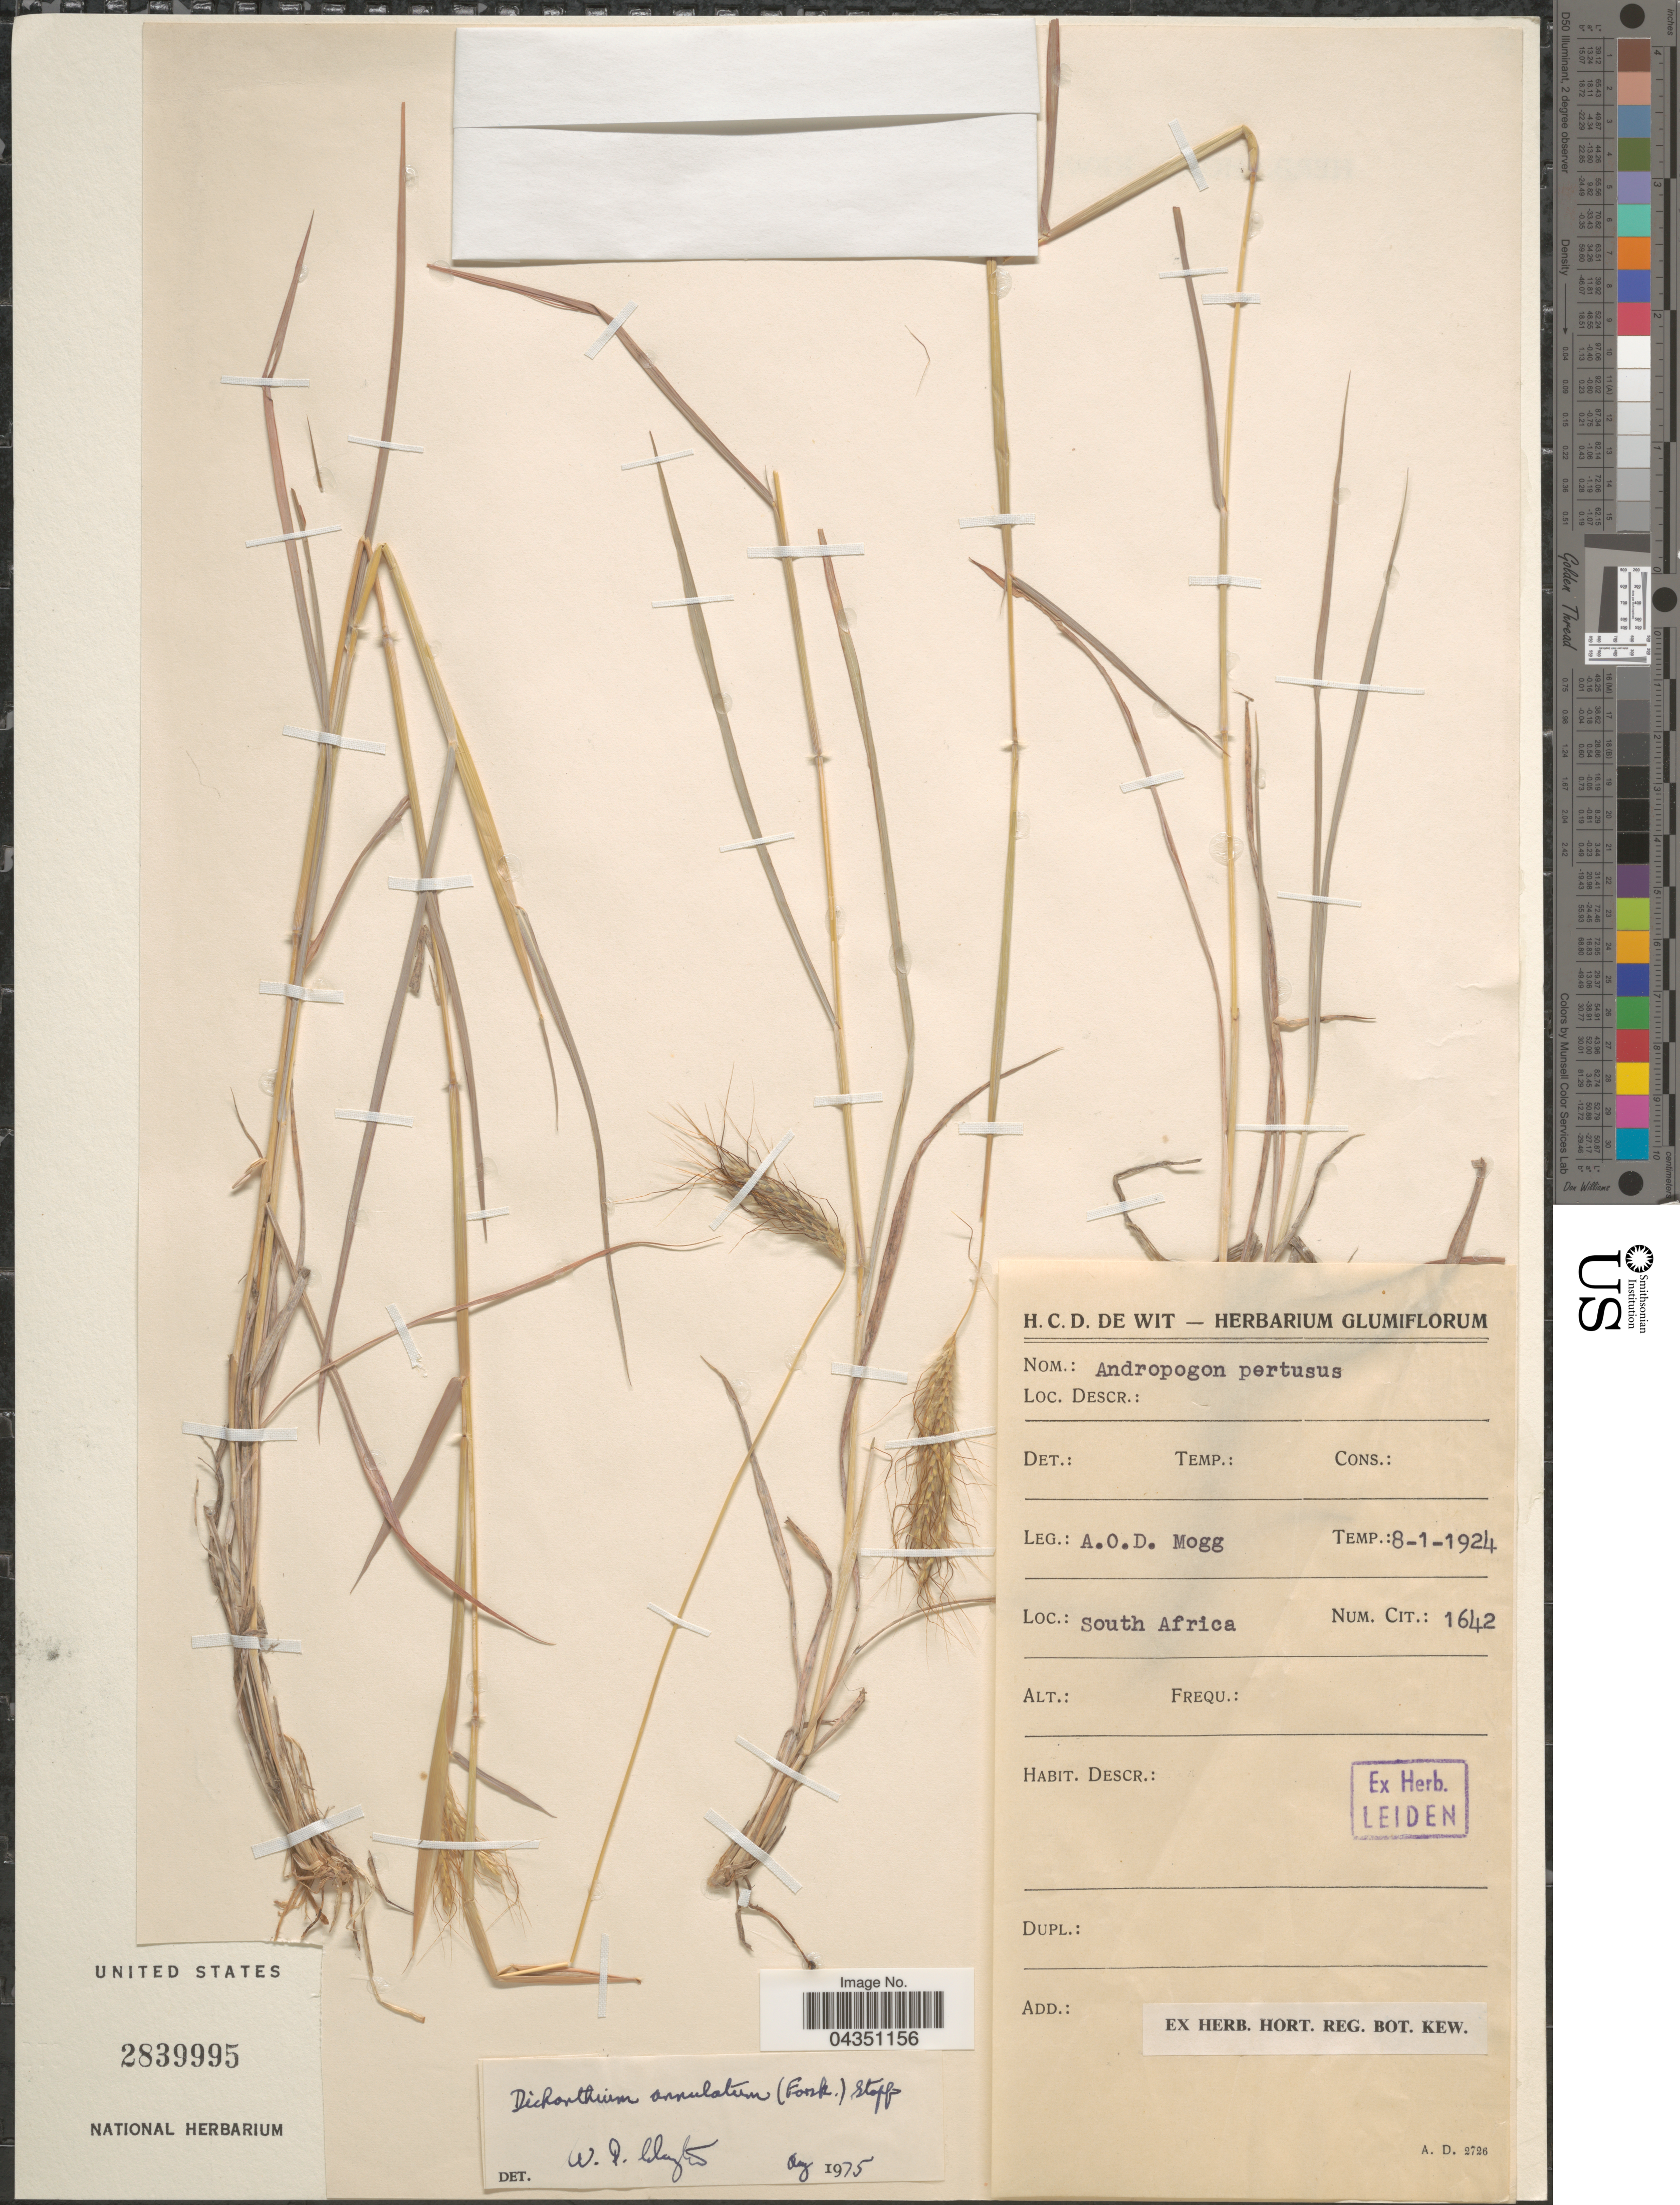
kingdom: Plantae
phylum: Tracheophyta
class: Liliopsida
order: Poales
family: Poaceae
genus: Dichanthium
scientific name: Dichanthium annulatum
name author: (Forssk.) Stapf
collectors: A. O. Mogg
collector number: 1642?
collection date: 1924-01-08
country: South Africa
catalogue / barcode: US 2839995